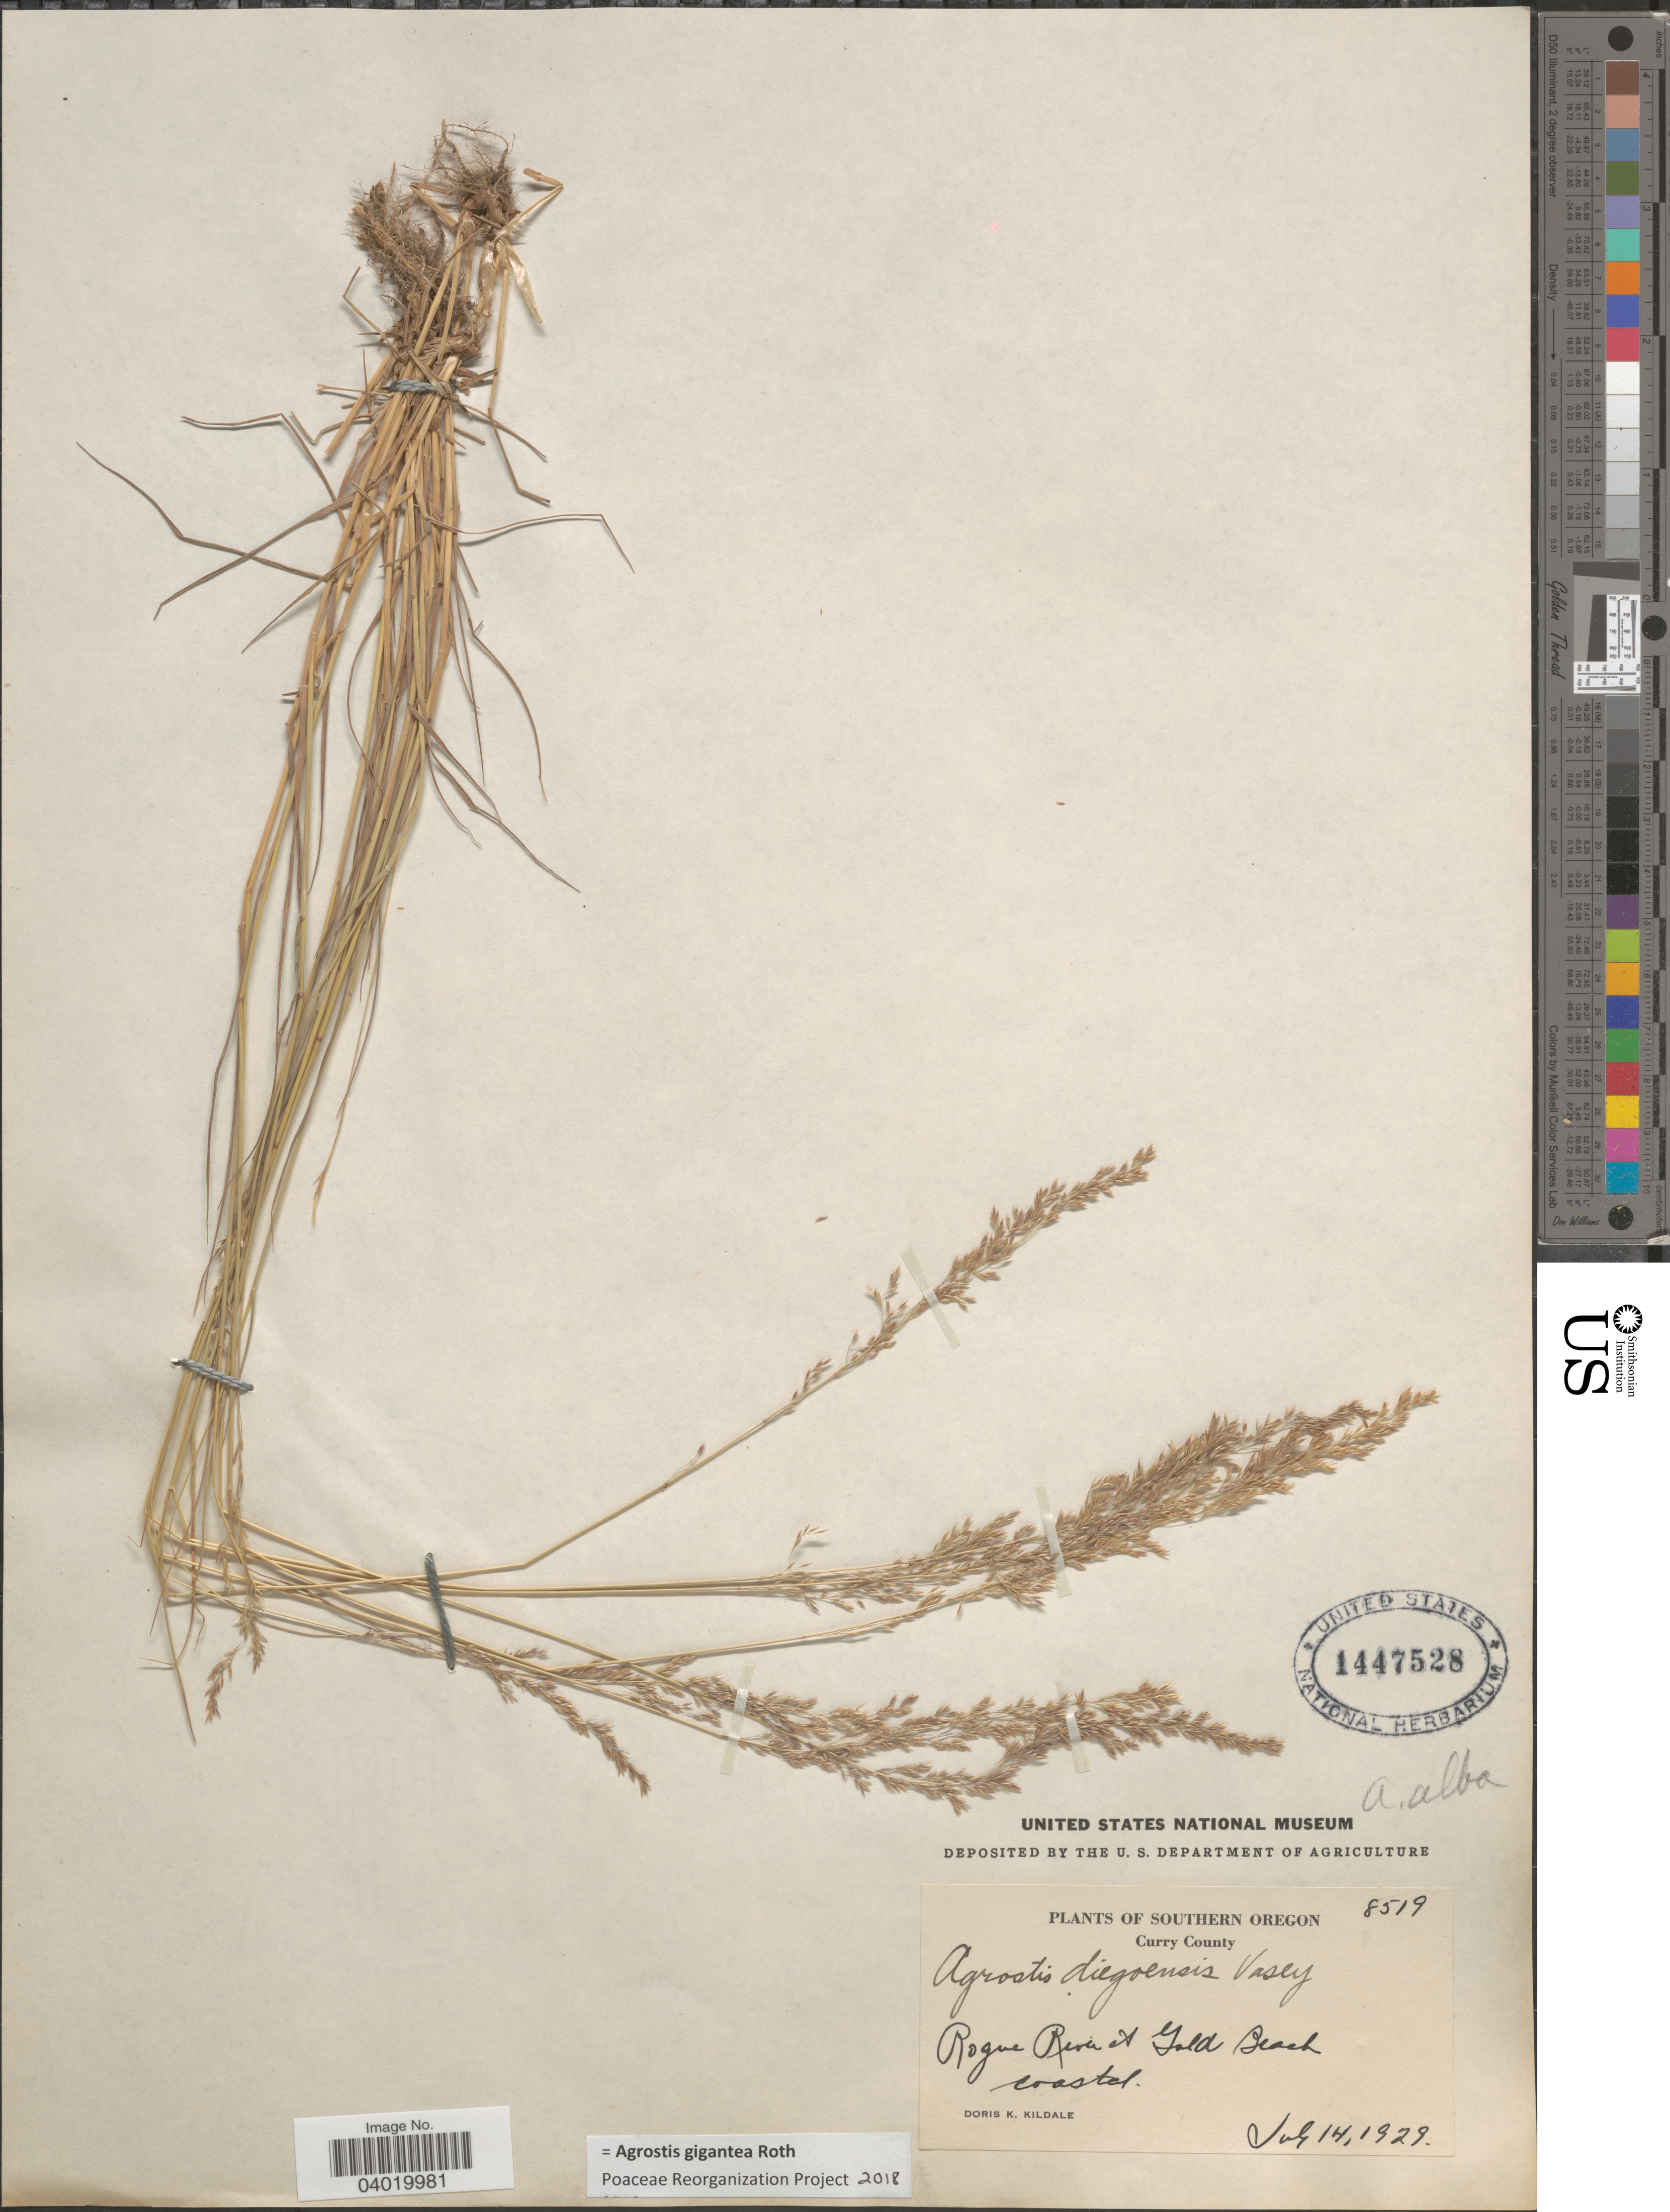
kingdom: Plantae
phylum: Tracheophyta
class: Liliopsida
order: Poales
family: Poaceae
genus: Agrostis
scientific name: Agrostis gigantea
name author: Roth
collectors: D. Kildale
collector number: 8519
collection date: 1929-07-14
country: United States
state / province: Oregon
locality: Southern Oregon. Curry County. Rogue River at Gold Beach. Coastal.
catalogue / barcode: US 1447528